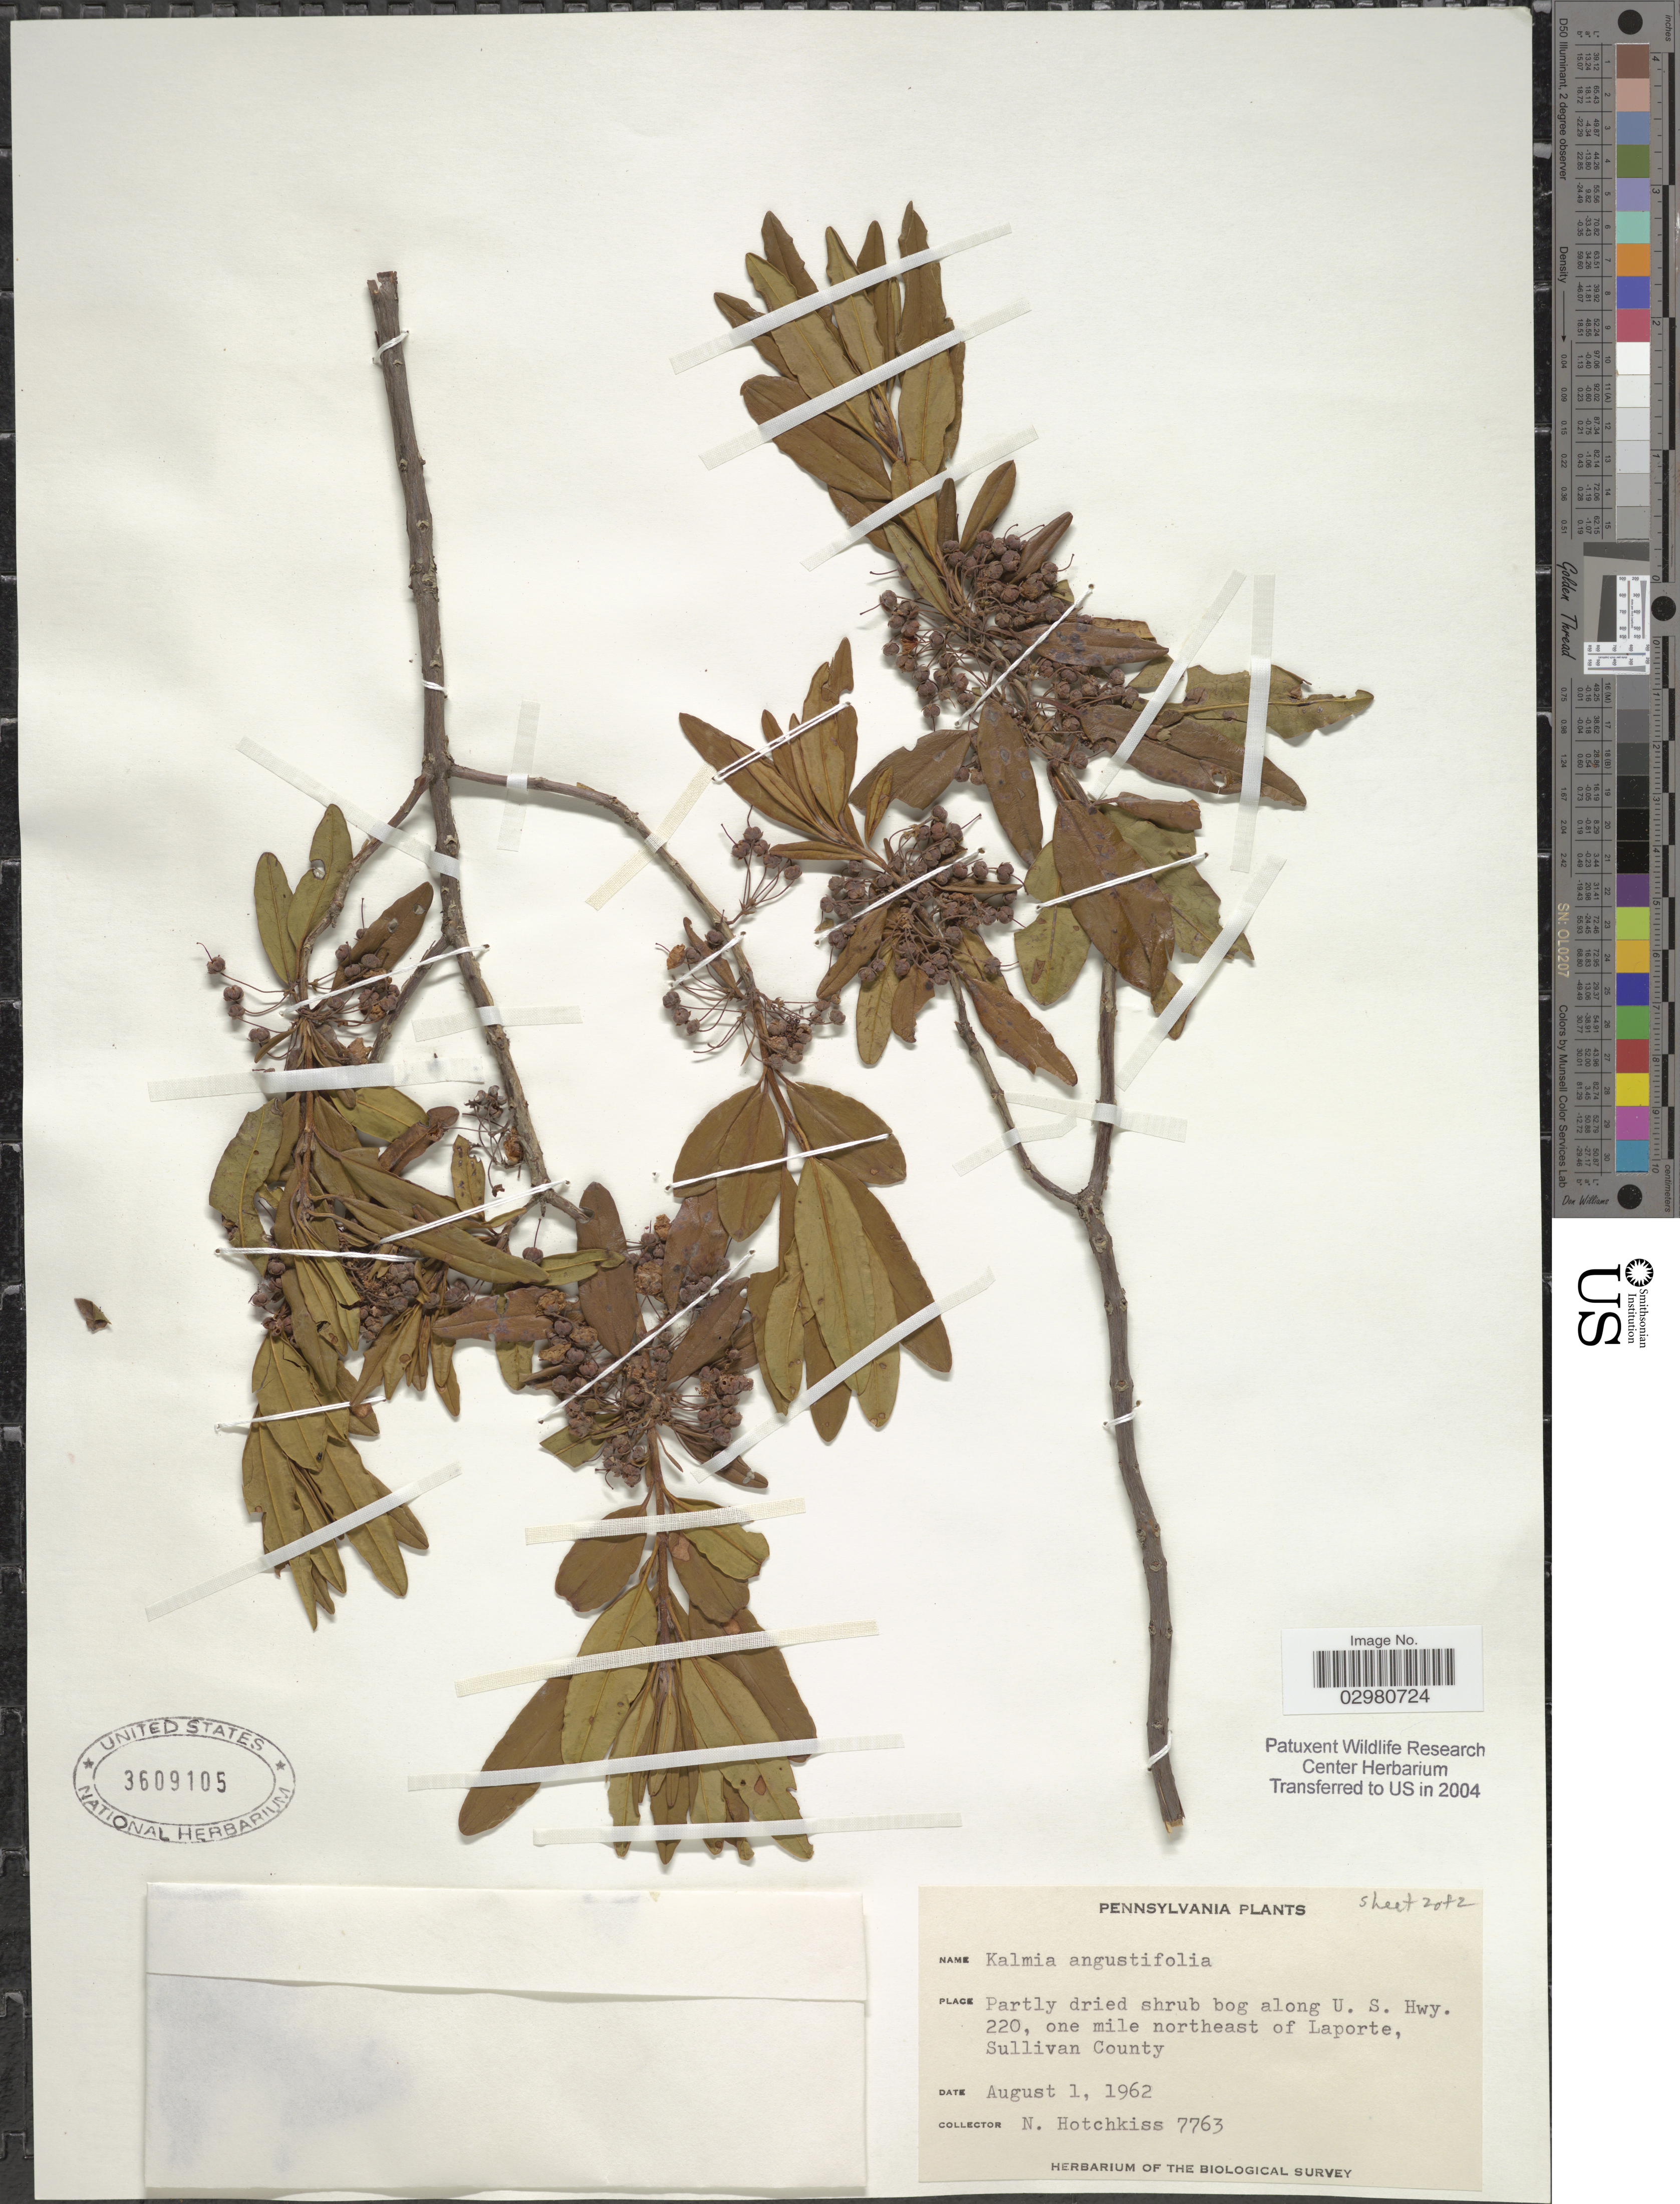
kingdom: Plantae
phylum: Tracheophyta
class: Magnoliopsida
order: Ericales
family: Ericaceae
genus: Kalmia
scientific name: Kalmia angustifolia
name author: L.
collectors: N. Hotchkiss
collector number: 7763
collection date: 1962-08-01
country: United States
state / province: Pennsylvania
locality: Along U. S. Hwy. 220, one mile northeast of Laporte, Sullivan County.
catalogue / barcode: US 3609105